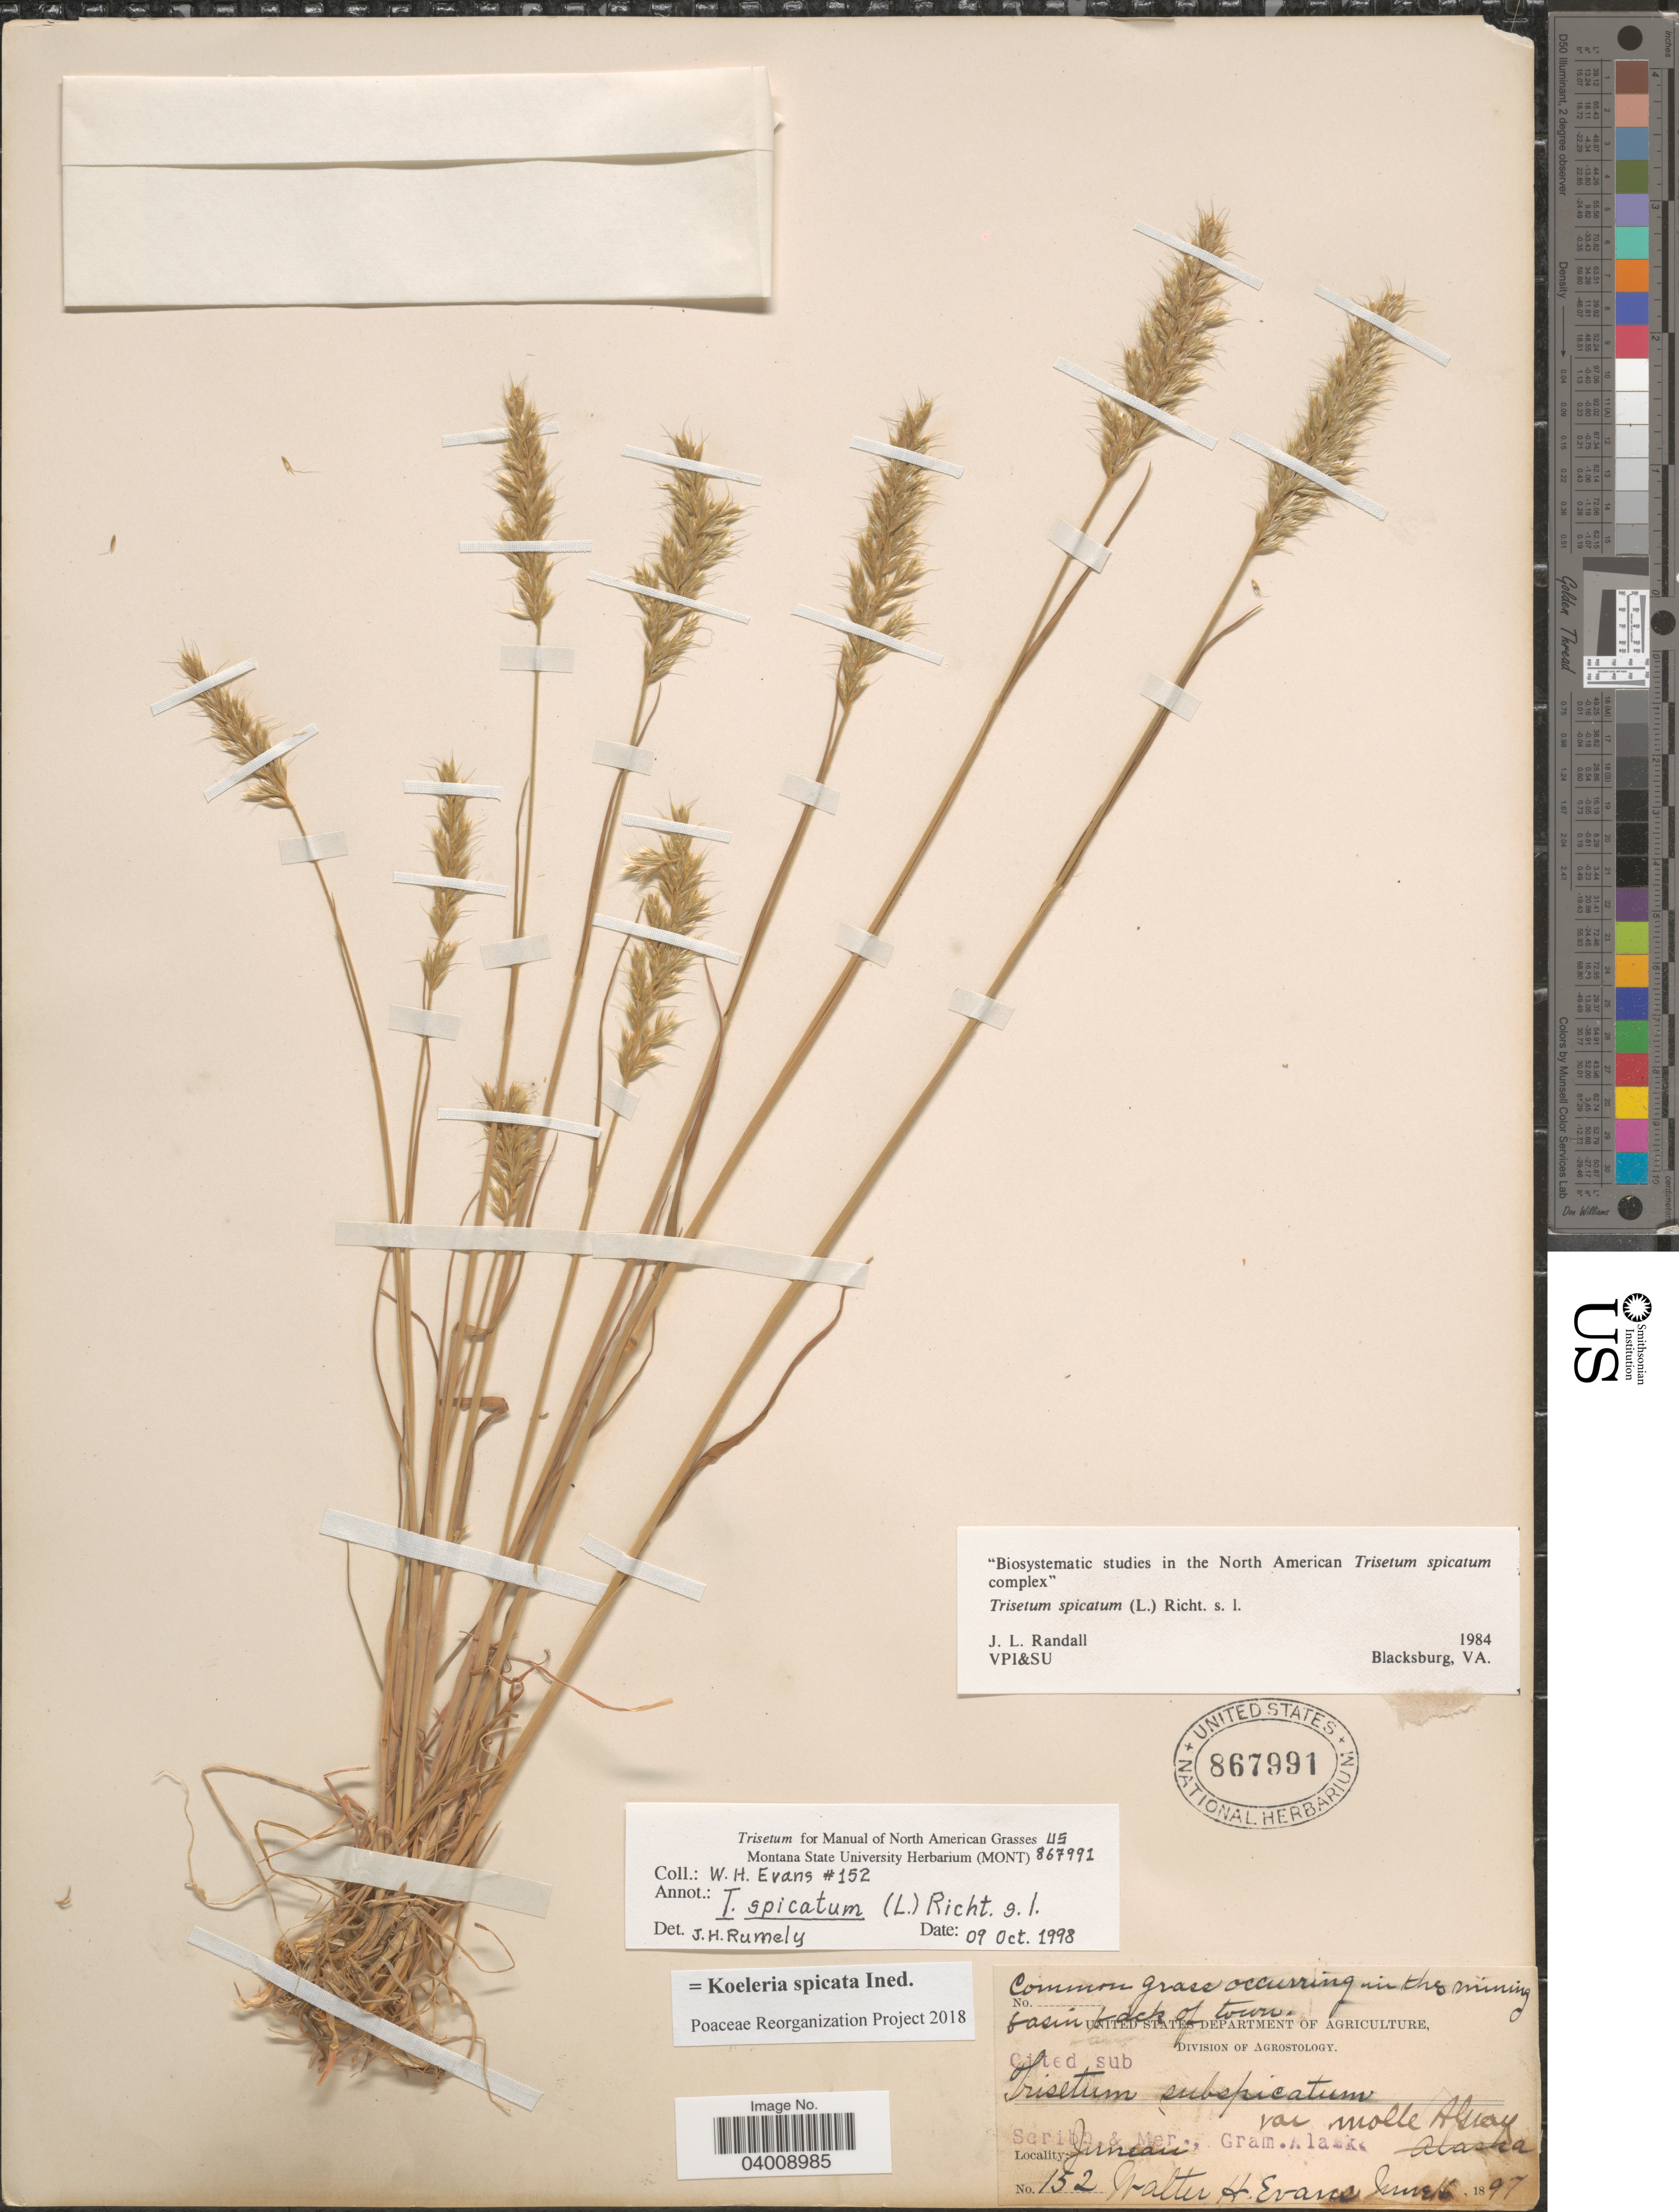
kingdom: Plantae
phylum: Tracheophyta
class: Liliopsida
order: Poales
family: Poaceae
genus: Koeleria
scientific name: Koeleria spicata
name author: (L.) Barberá et al.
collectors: W. H. Evans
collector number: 152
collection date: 1897-06-16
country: United States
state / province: Alaska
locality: Juneau.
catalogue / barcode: US 867991